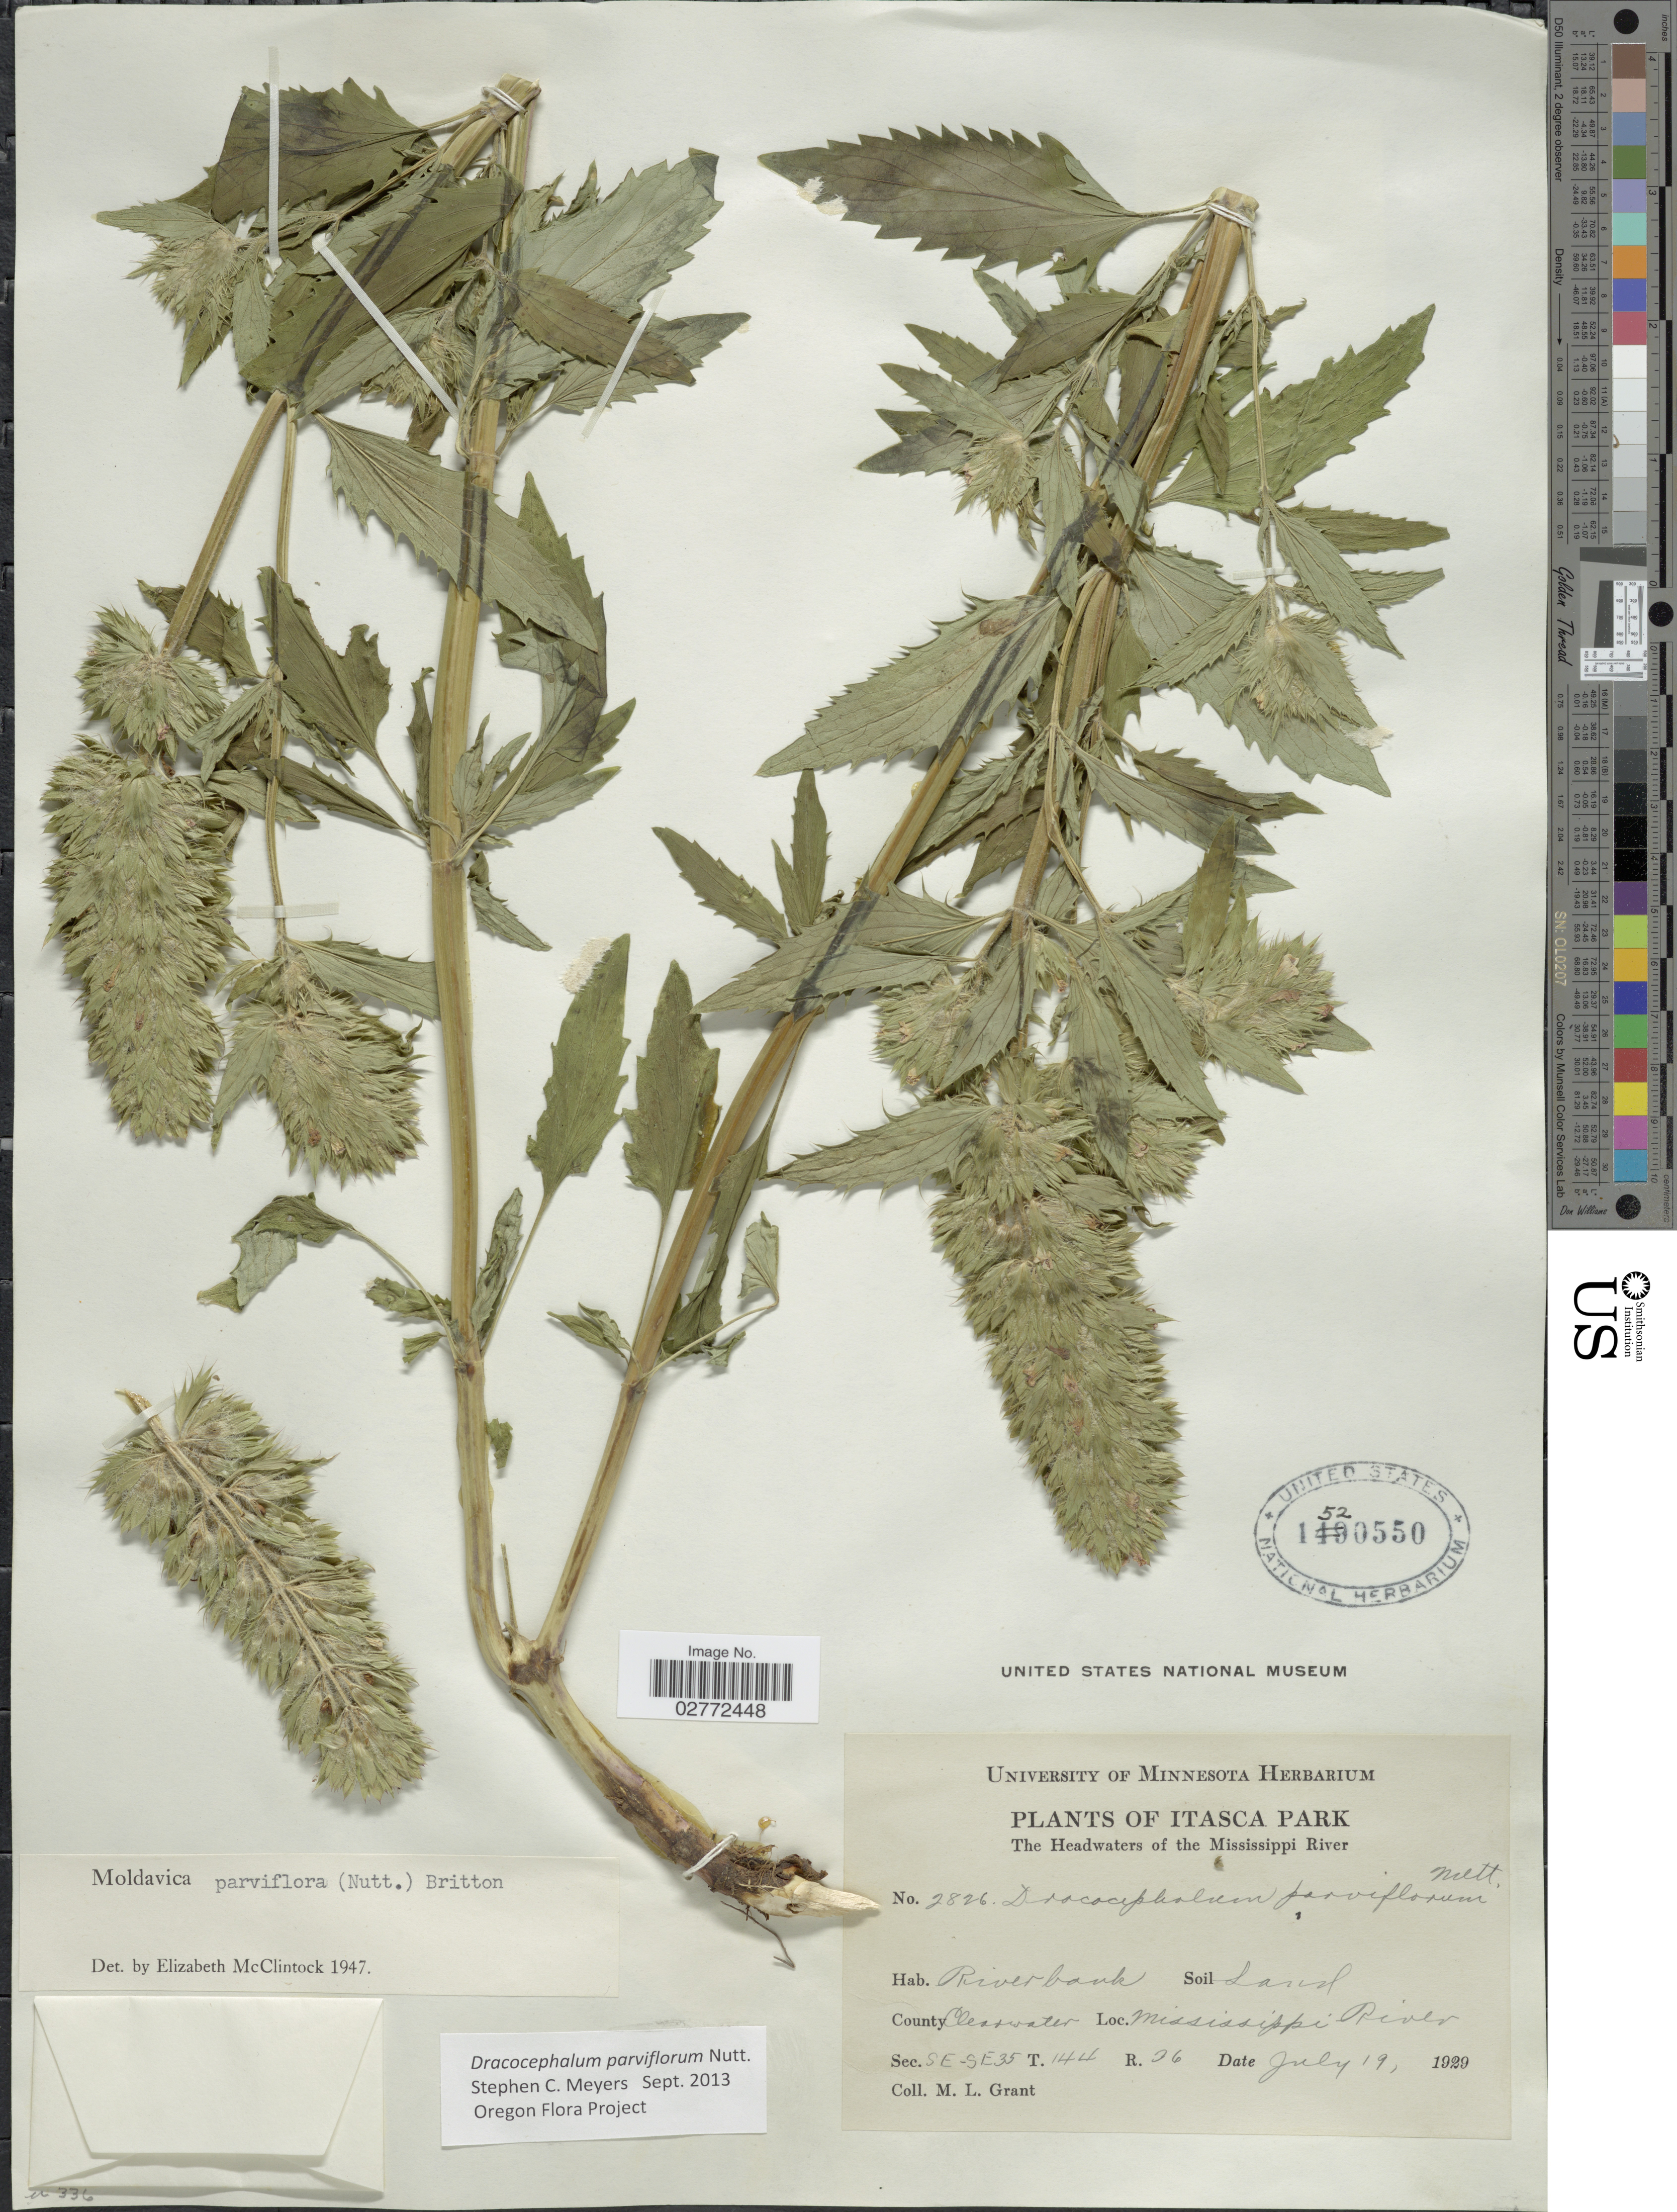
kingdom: Plantae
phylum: Tracheophyta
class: Magnoliopsida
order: Lamiales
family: Lamiaceae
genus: Dracocephalum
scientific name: Dracocephalum parviflorum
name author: Nutt.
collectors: M. L. Grant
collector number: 2826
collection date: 1929-07-19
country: United States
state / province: Minnesota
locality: Itasca Park. The Headwaters of the Mississippi River. County Clearwater. Mississippi River. Sec. SE-SE 35 T. 144. R. 36.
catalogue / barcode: US 1520550